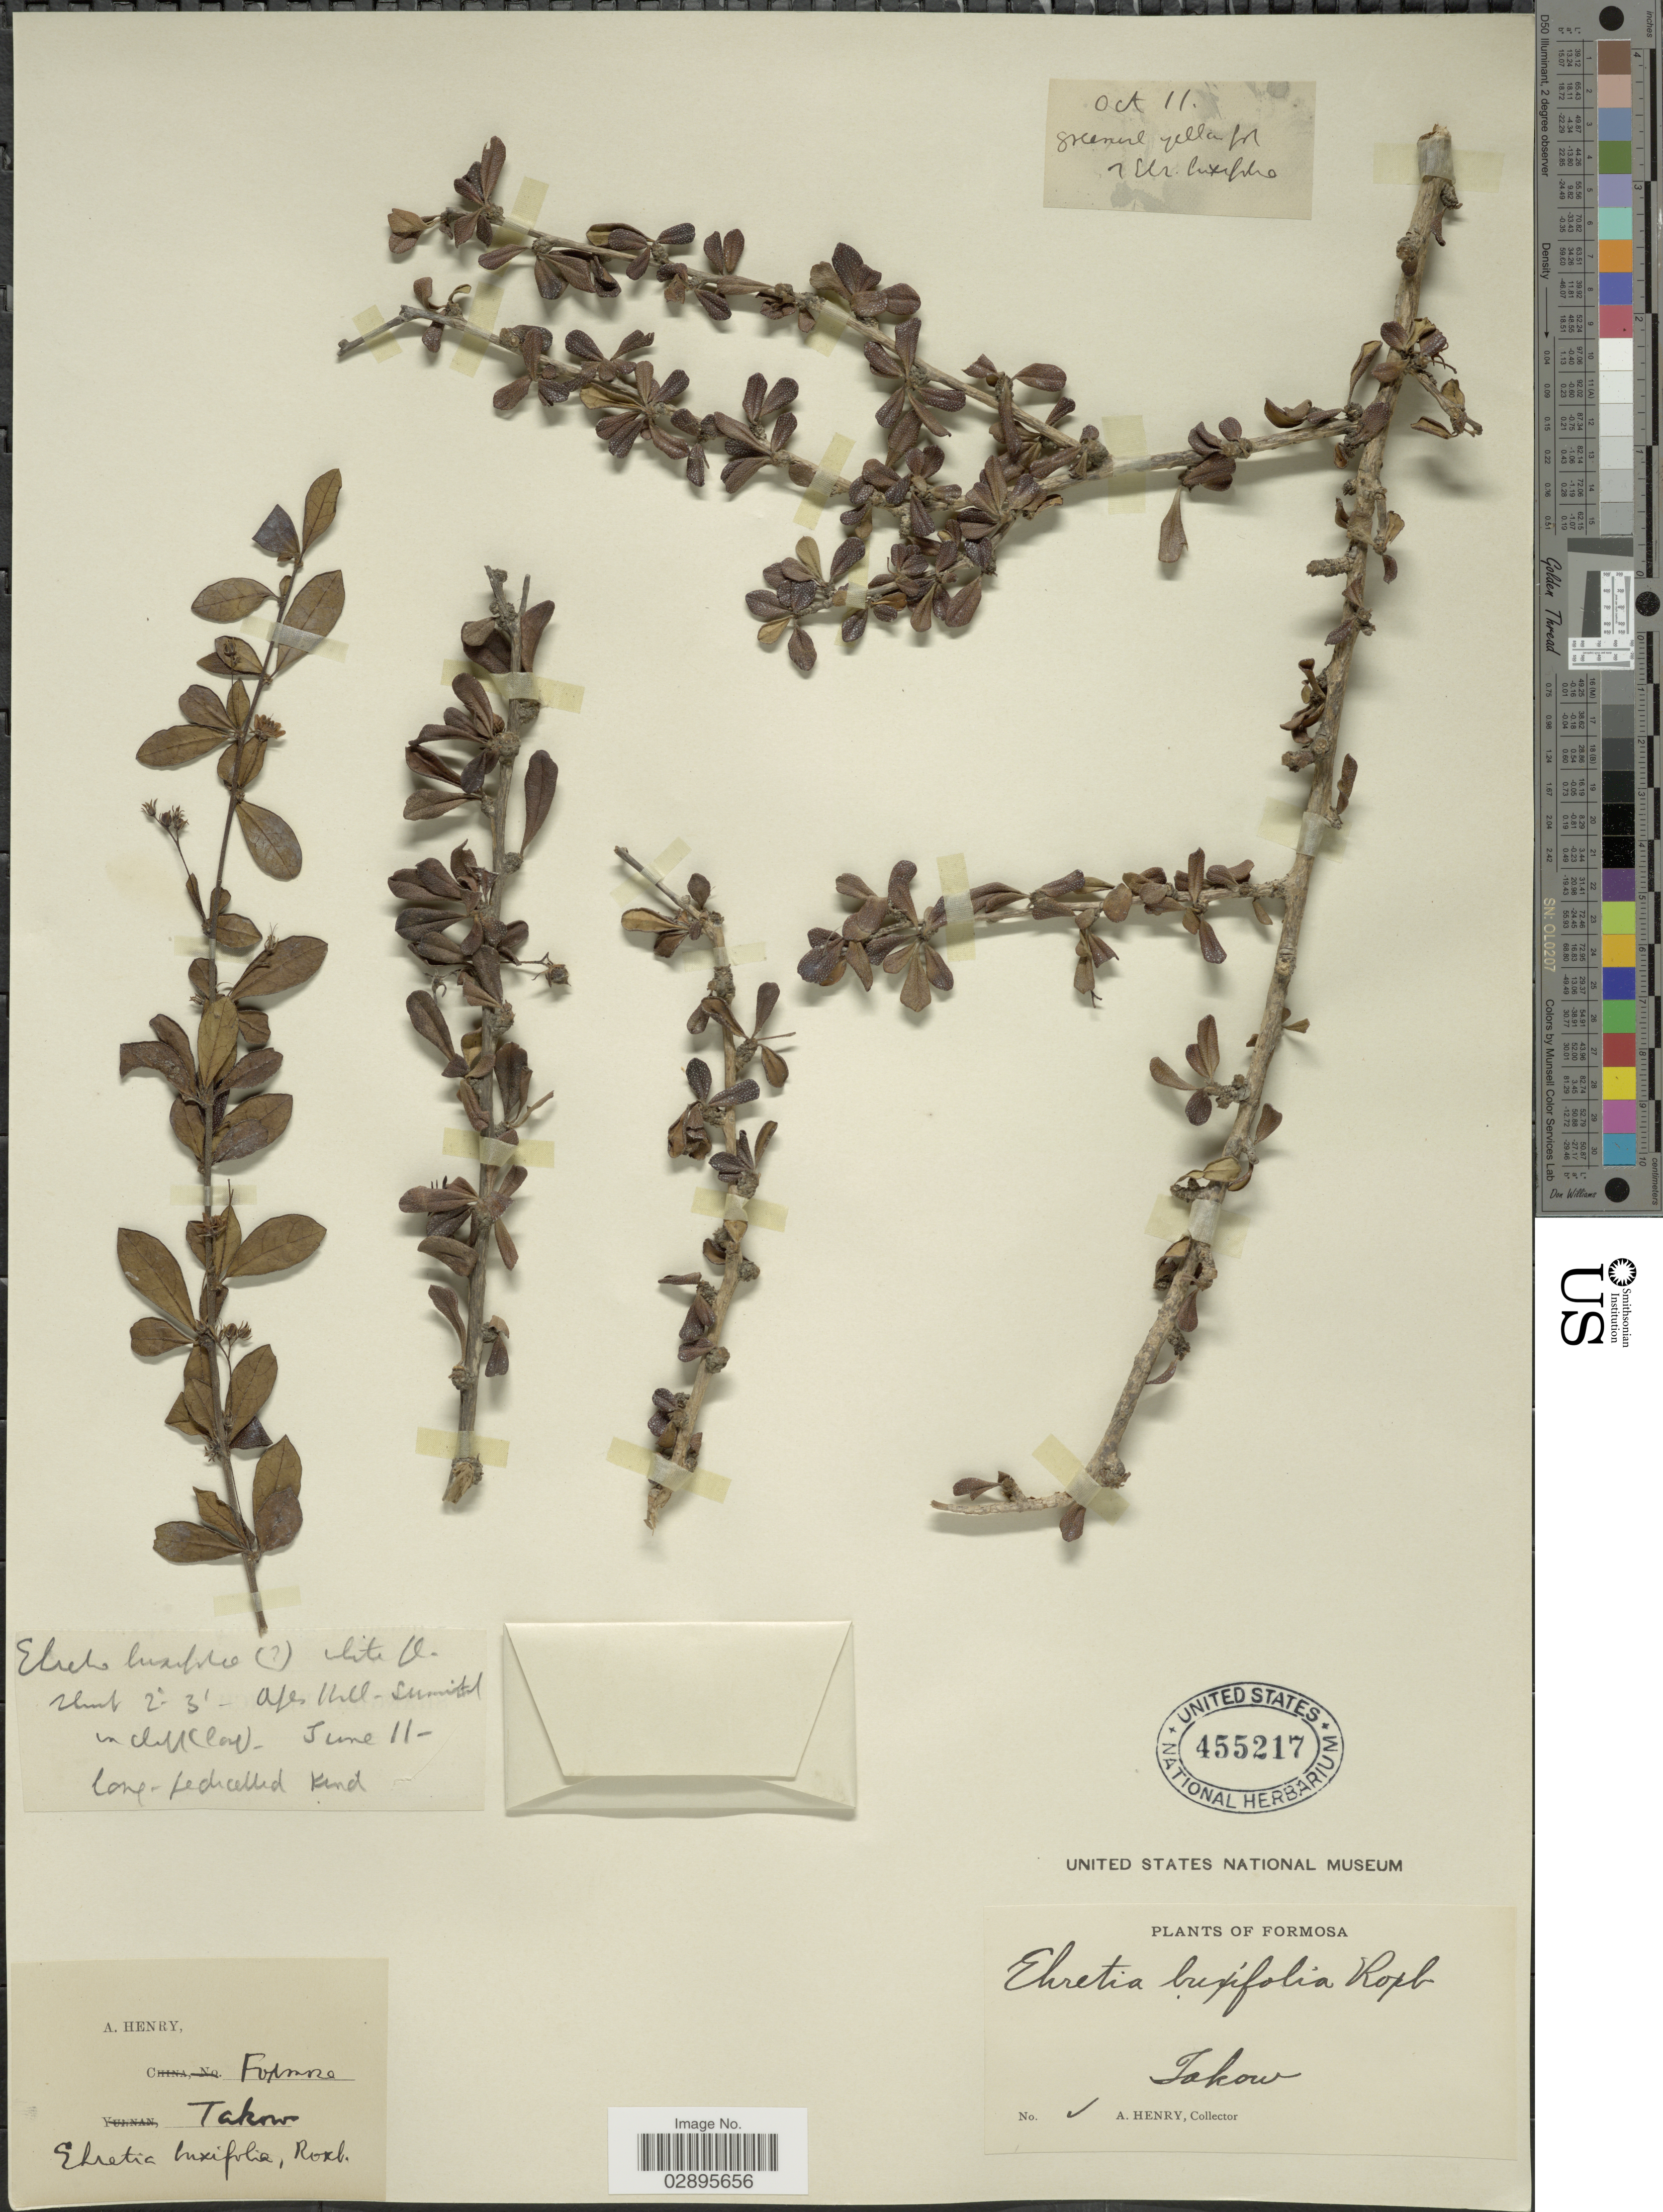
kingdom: Plantae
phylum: Tracheophyta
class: Magnoliopsida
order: Boraginales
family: Ehretiaceae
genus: Ehretia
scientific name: Ehretia microphylla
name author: Lam.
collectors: A. Henry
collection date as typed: Transcribed d/m/y: /6/11 to /10/11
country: Taiwan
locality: Formosa, Takow.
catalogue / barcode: US 455217